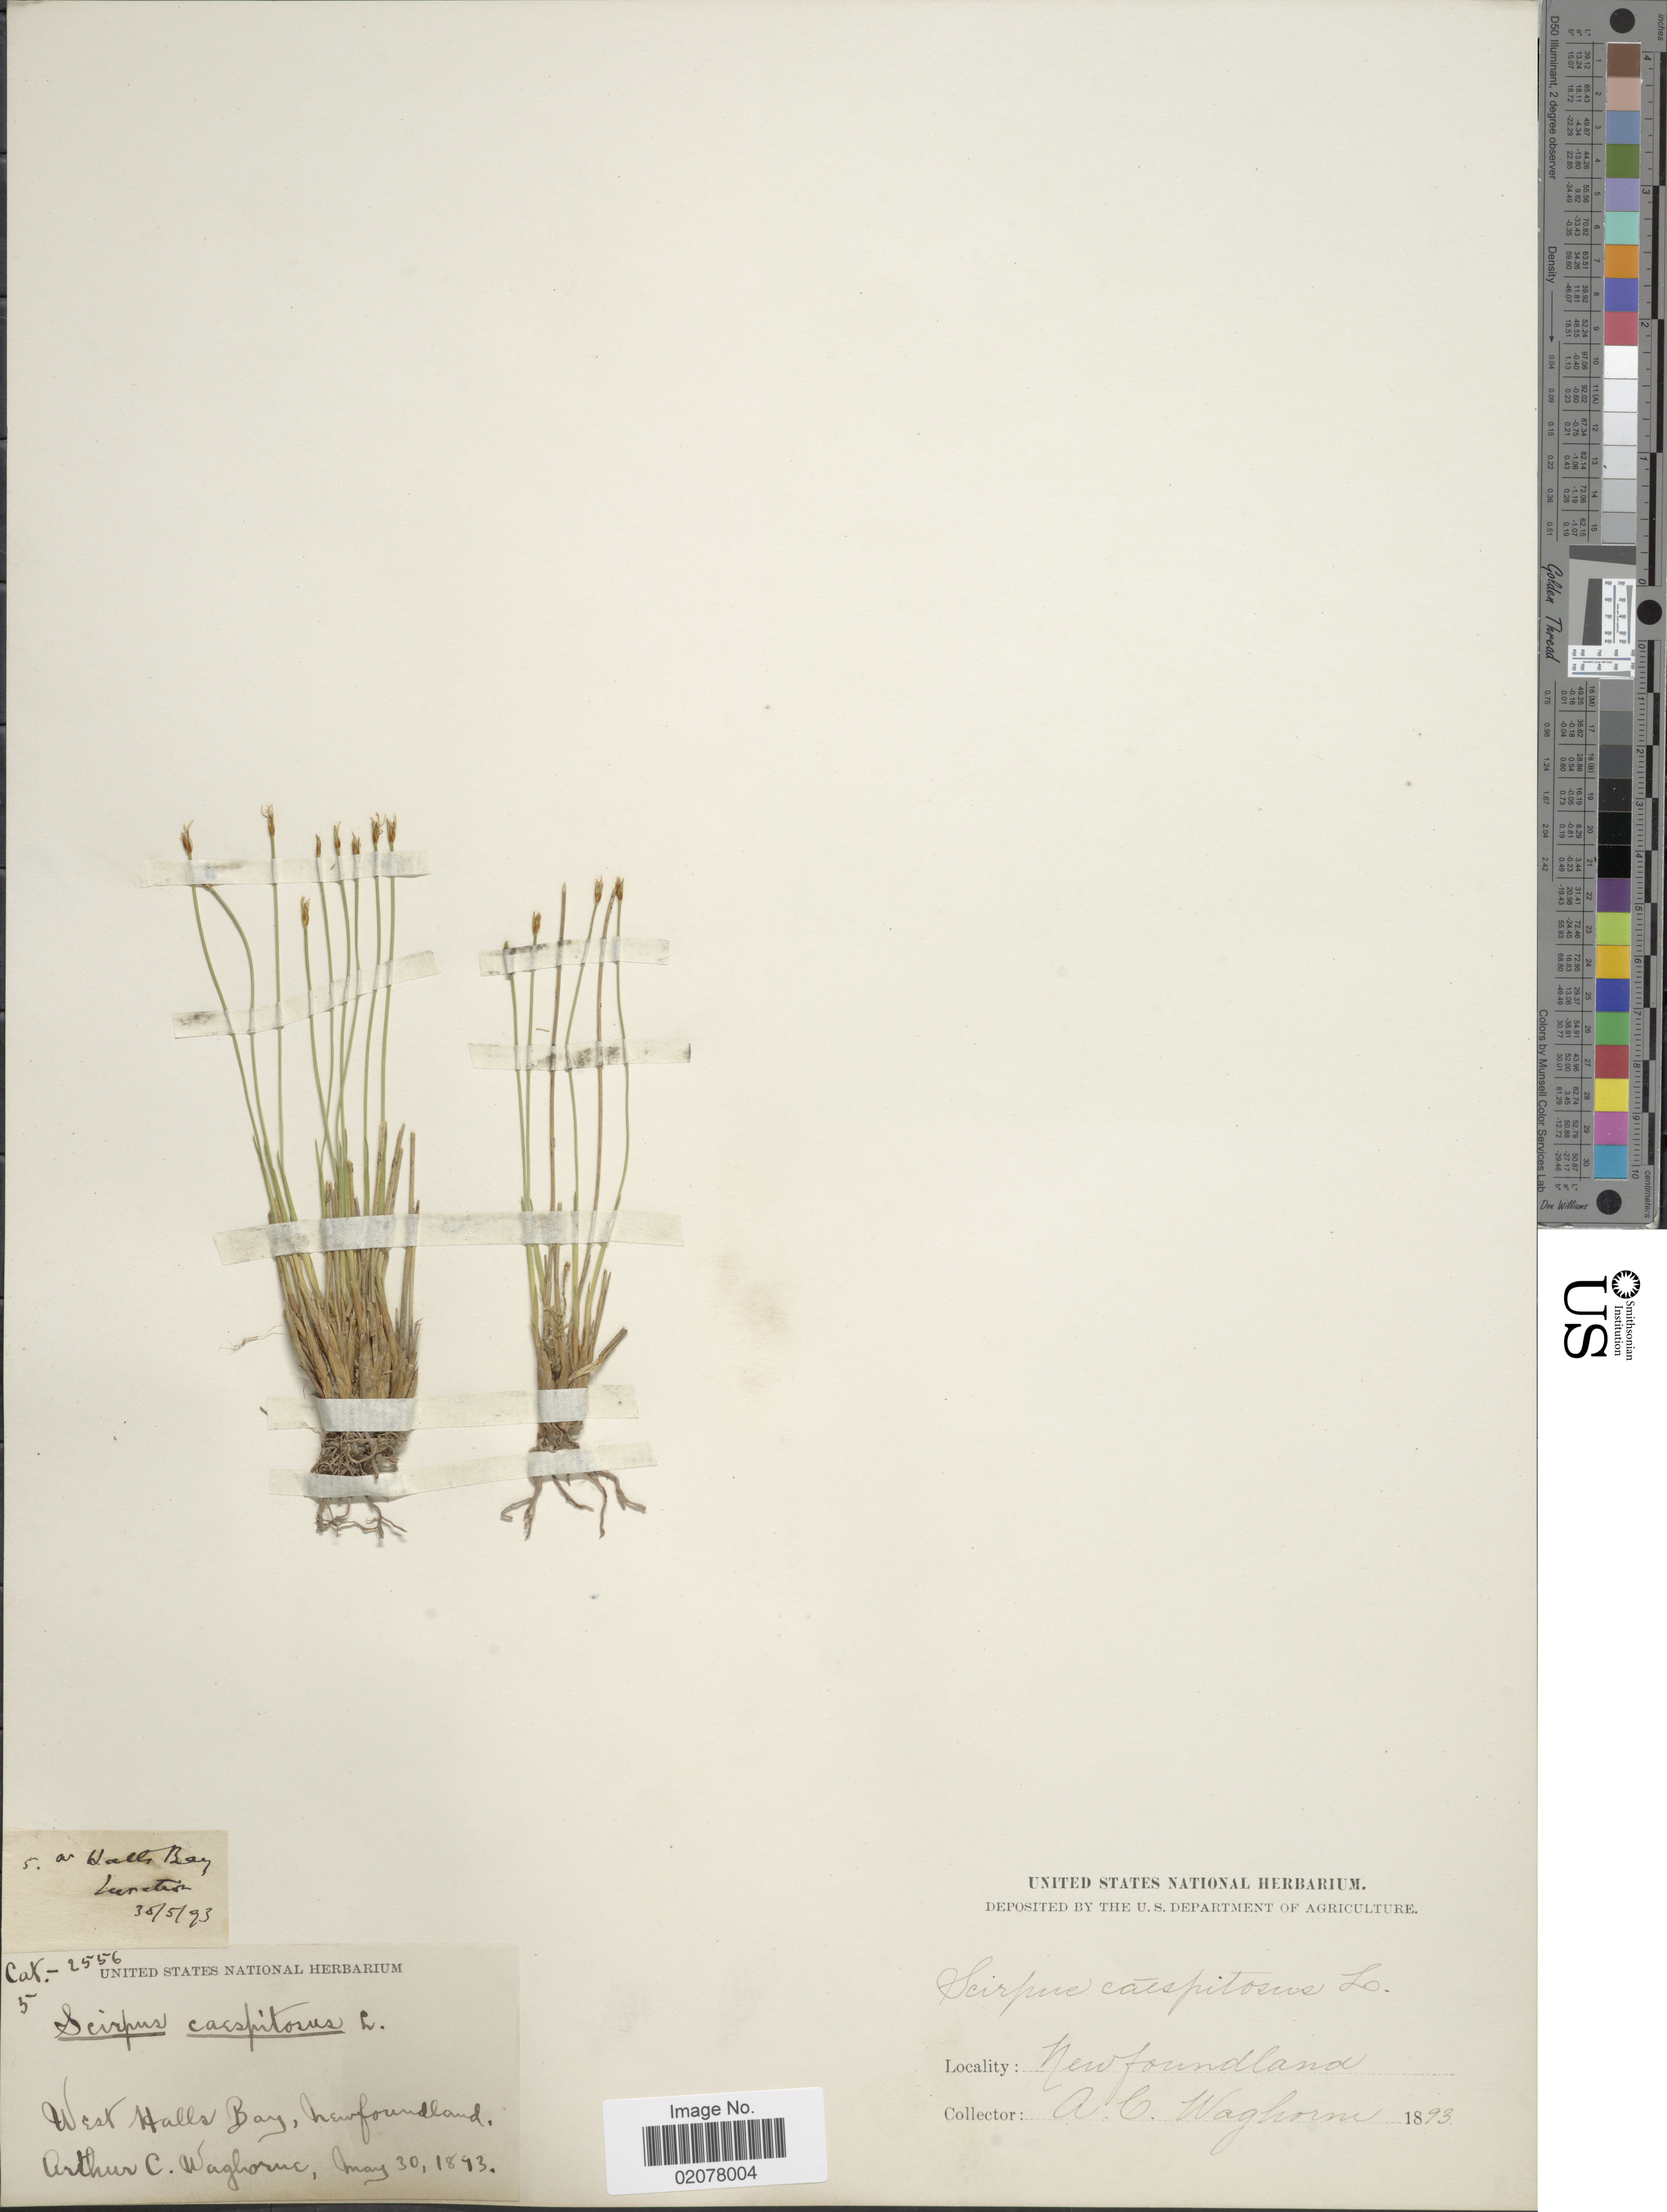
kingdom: Plantae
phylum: Tracheophyta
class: Liliopsida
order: Poales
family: Cyperaceae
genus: Trichophorum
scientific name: Trichophorum cespitosum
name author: (L.) Hartm.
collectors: A. Waghorne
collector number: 5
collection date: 1893-05-30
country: Canada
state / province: Newfoundland and Labrador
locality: West Halls Bay